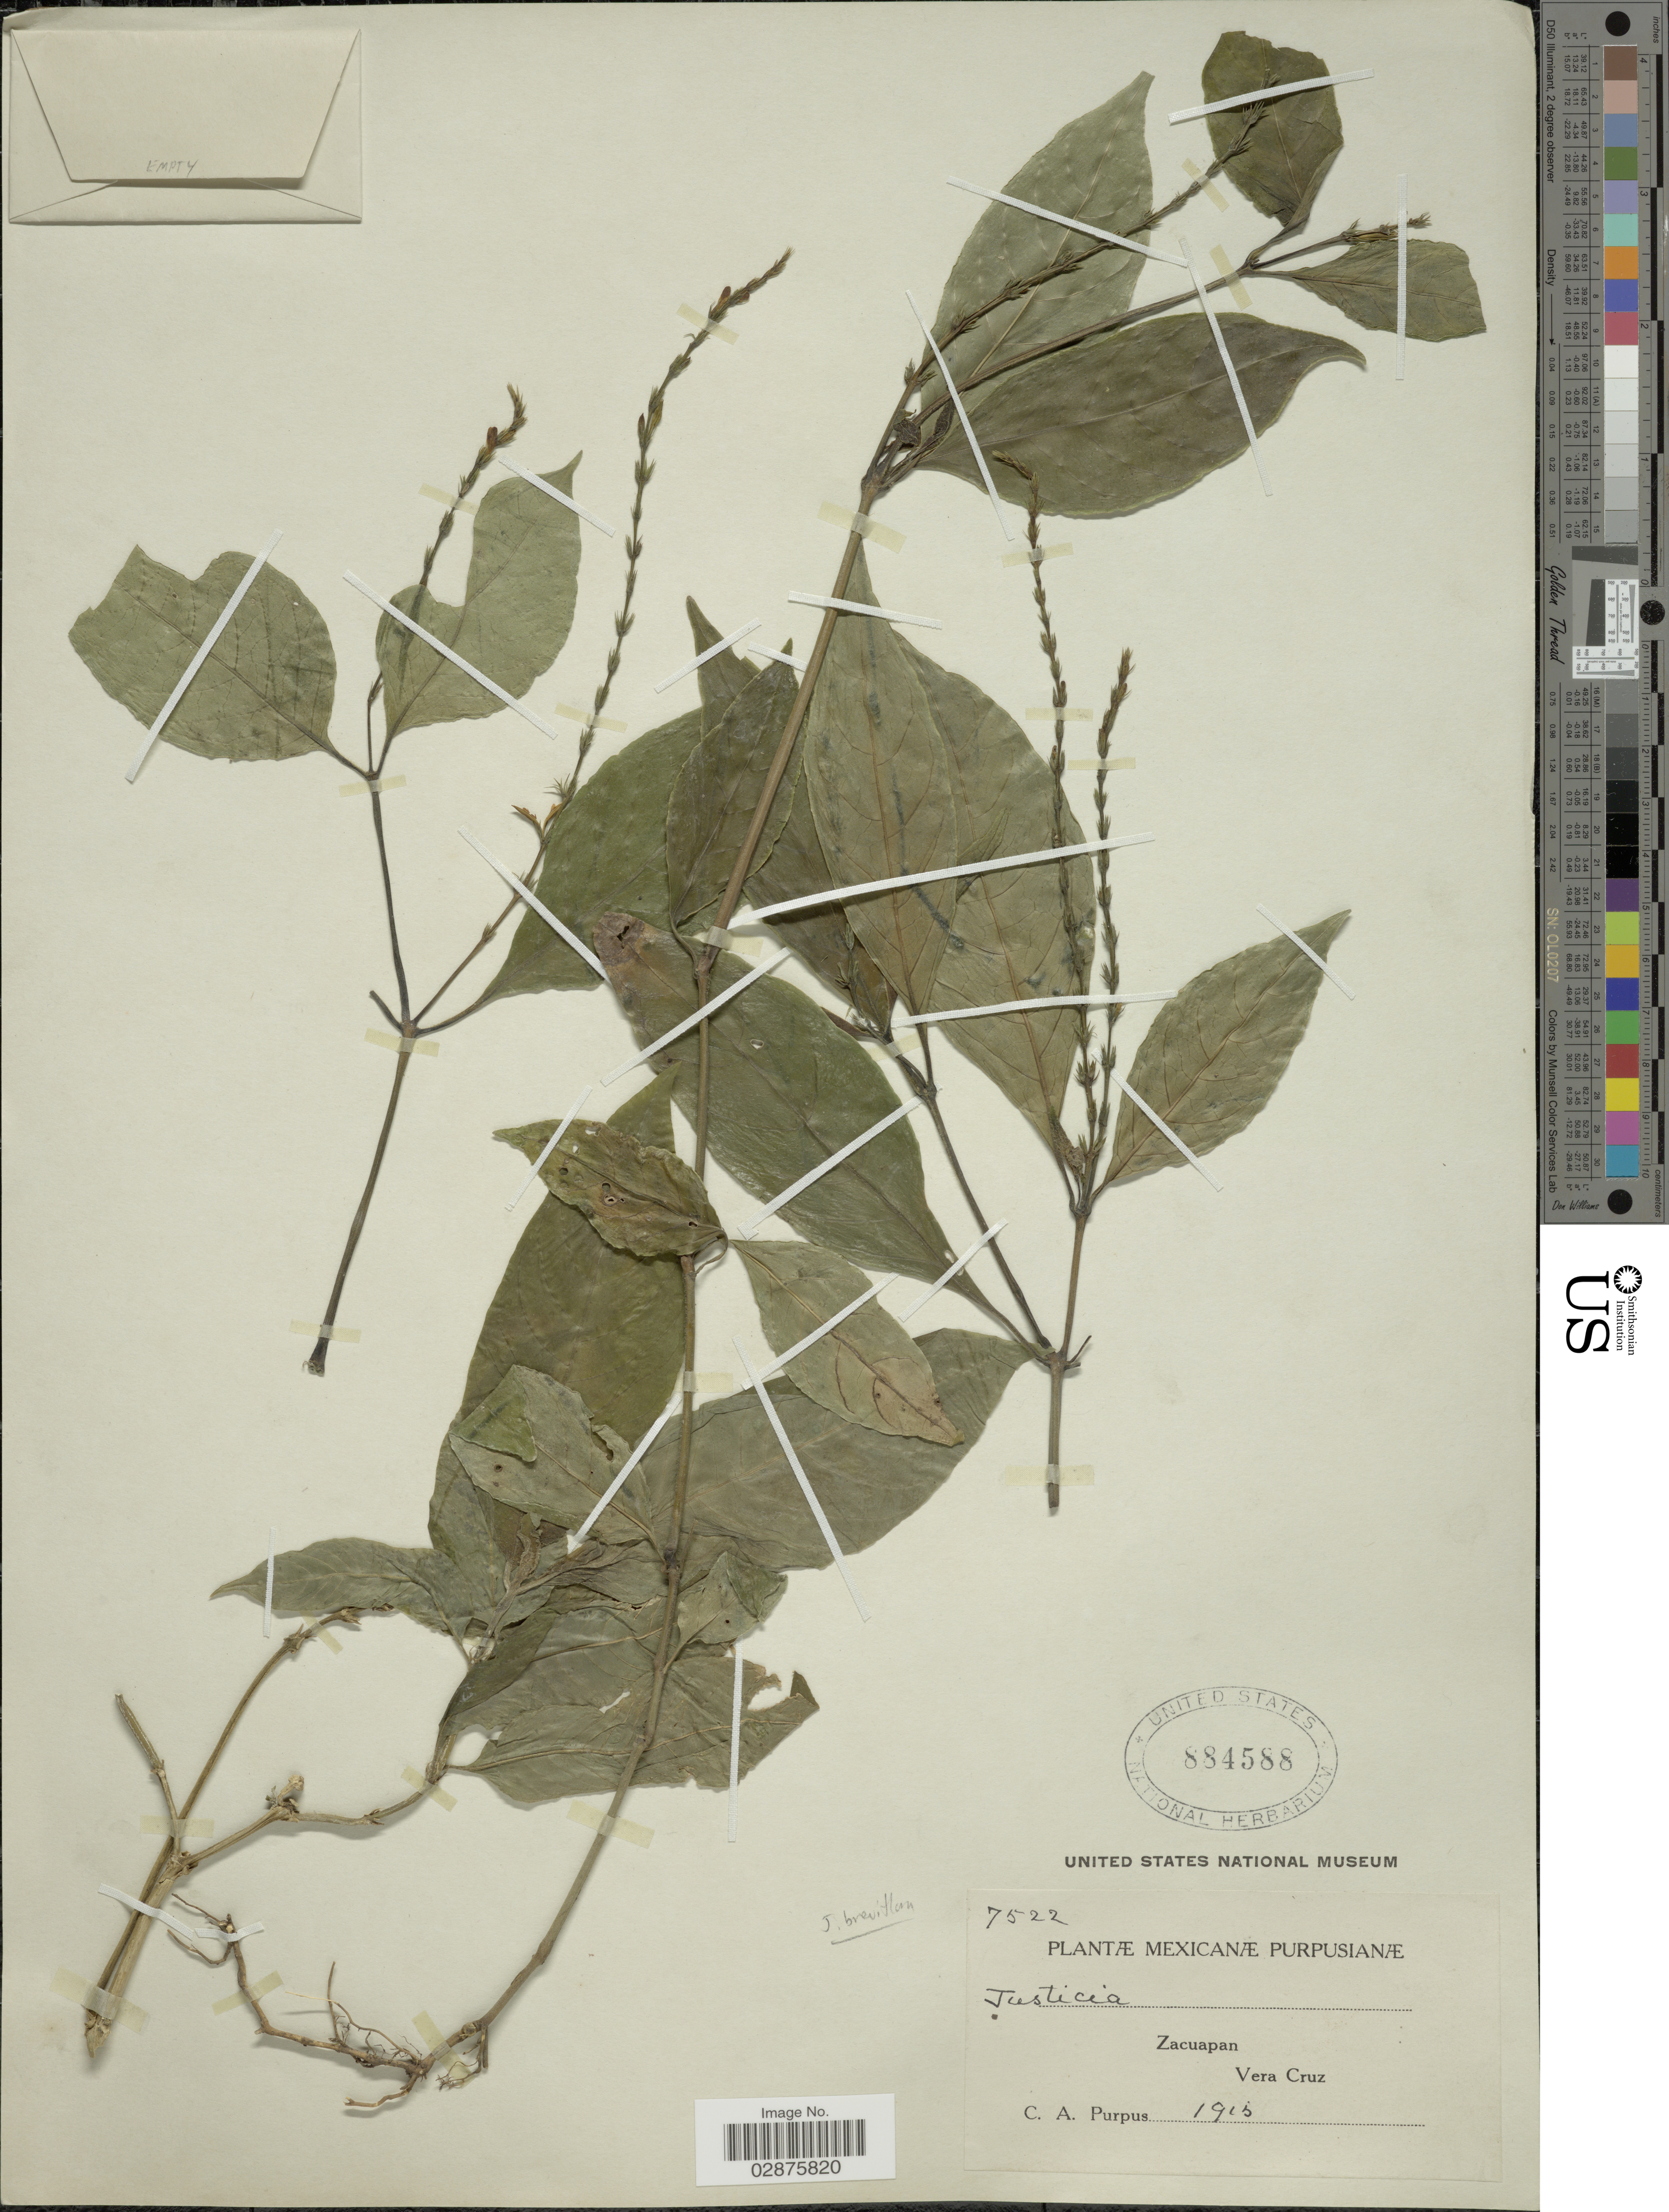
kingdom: Plantae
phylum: Tracheophyta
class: Magnoliopsida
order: Lamiales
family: Acanthaceae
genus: Justicia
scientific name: Justicia breviflora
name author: (Nees) Rusby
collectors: C. A. Purpus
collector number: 7522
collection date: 1915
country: Mexico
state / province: Veracruz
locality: Zacuapan, Vera Cruz.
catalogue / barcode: US 884588